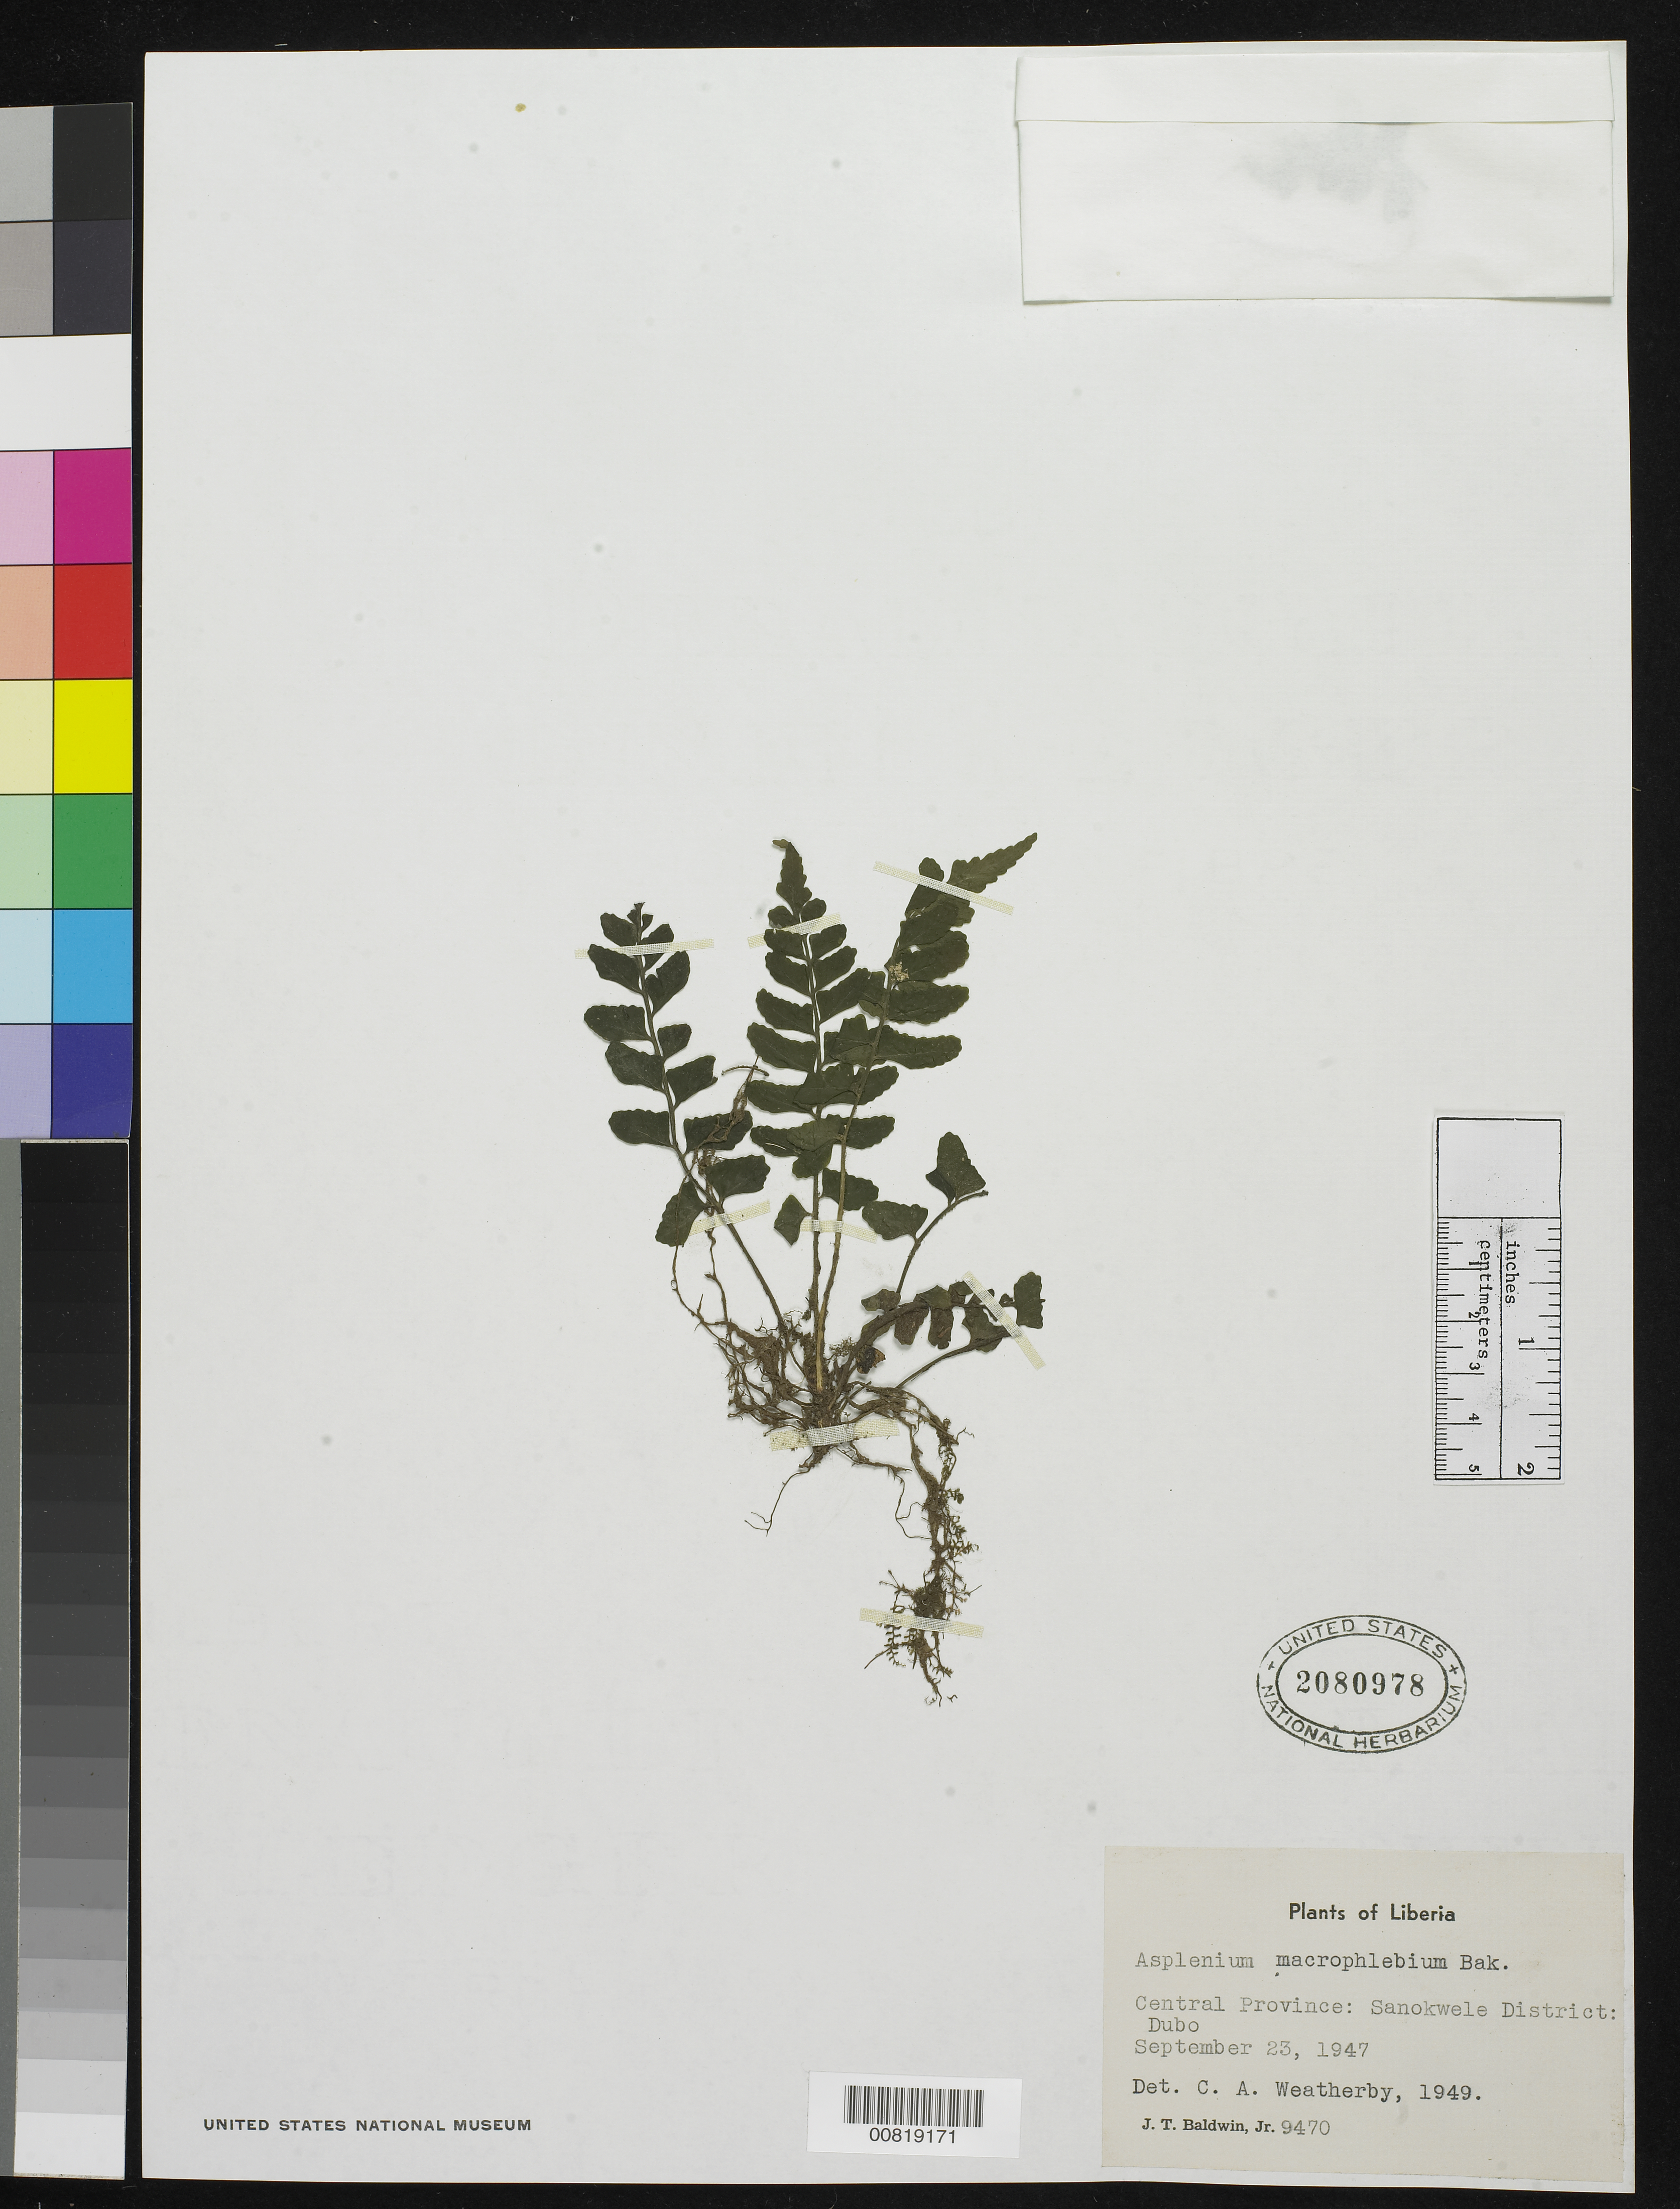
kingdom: Plantae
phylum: Tracheophyta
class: Polypodiopsida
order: Polypodiales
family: Aspleniaceae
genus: Asplenium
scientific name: Asplenium macrophlebium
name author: Baker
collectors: J. T. Baldwin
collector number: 9470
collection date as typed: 23 Sep 1947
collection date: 1947-09-23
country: Liberia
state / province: Nimba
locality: Central Province: Sanokwele District, Dubo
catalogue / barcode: US 2080978